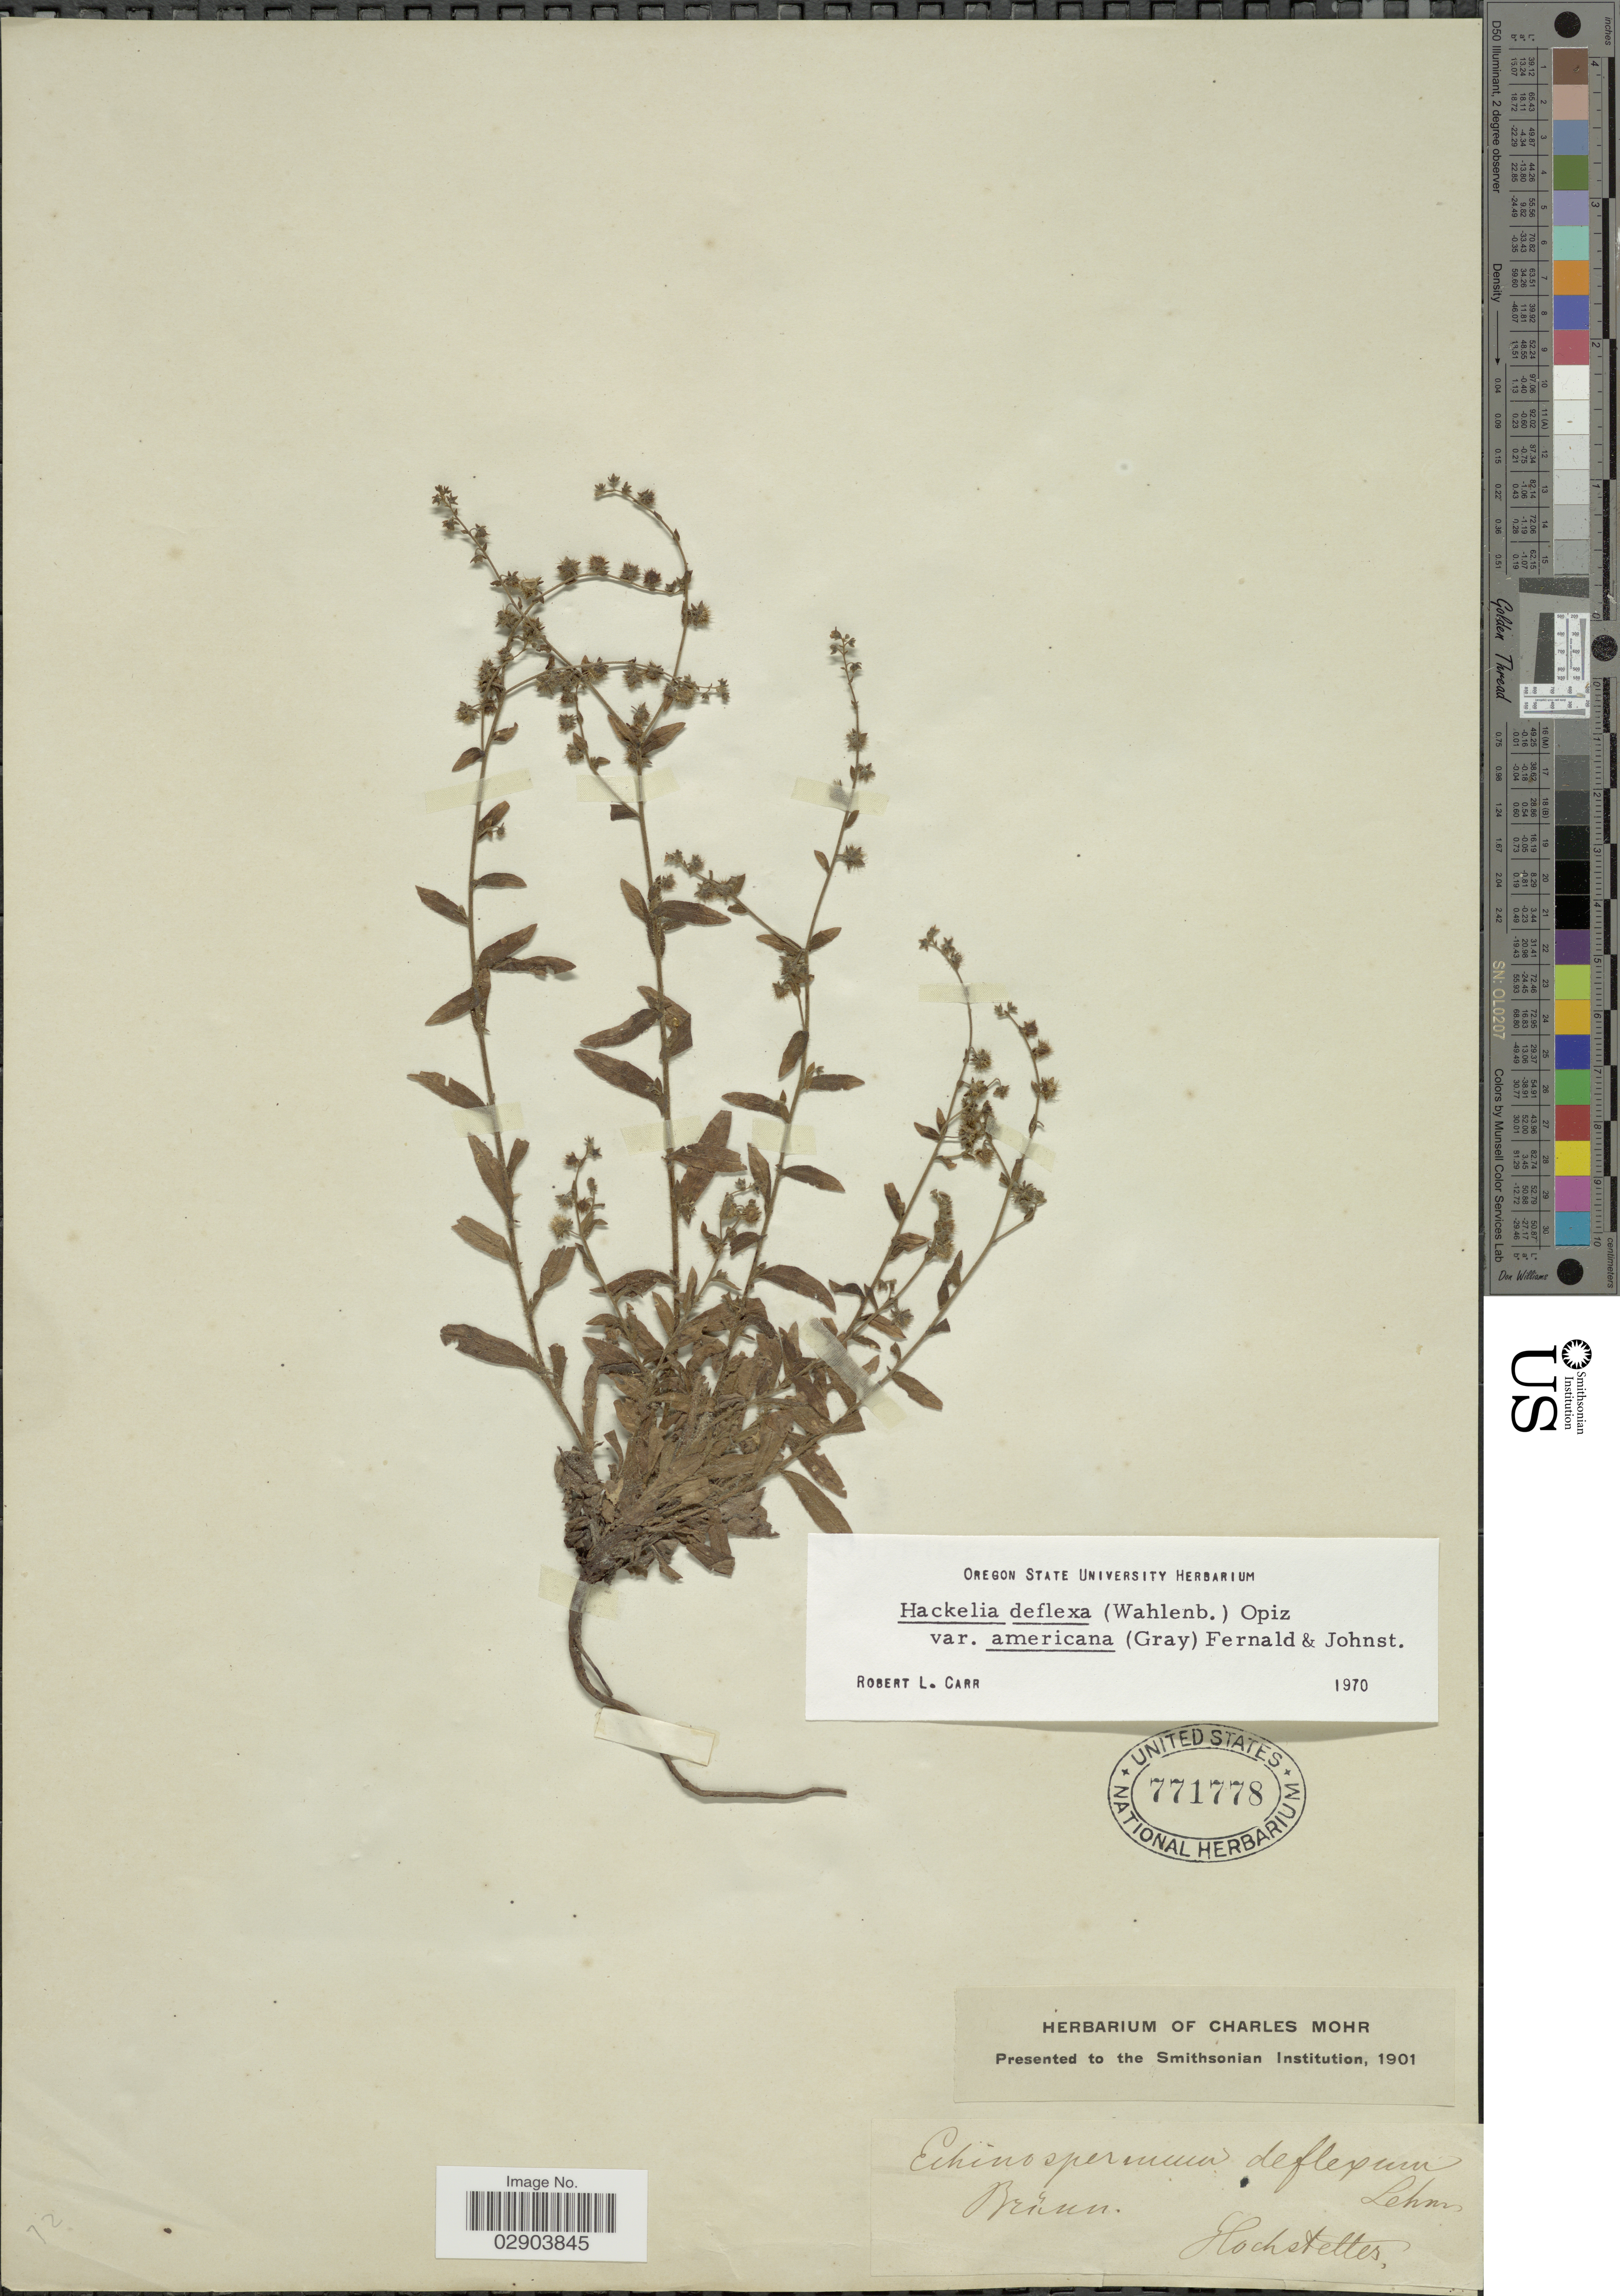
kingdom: Plantae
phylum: Tracheophyta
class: Magnoliopsida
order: Boraginales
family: Boraginaceae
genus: Hackelia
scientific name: Hackelia deflexa var. americana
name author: (A. Gray) Fernald & I.M. Johnst.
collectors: -. Hochstetter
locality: Brünn.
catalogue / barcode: US 771778